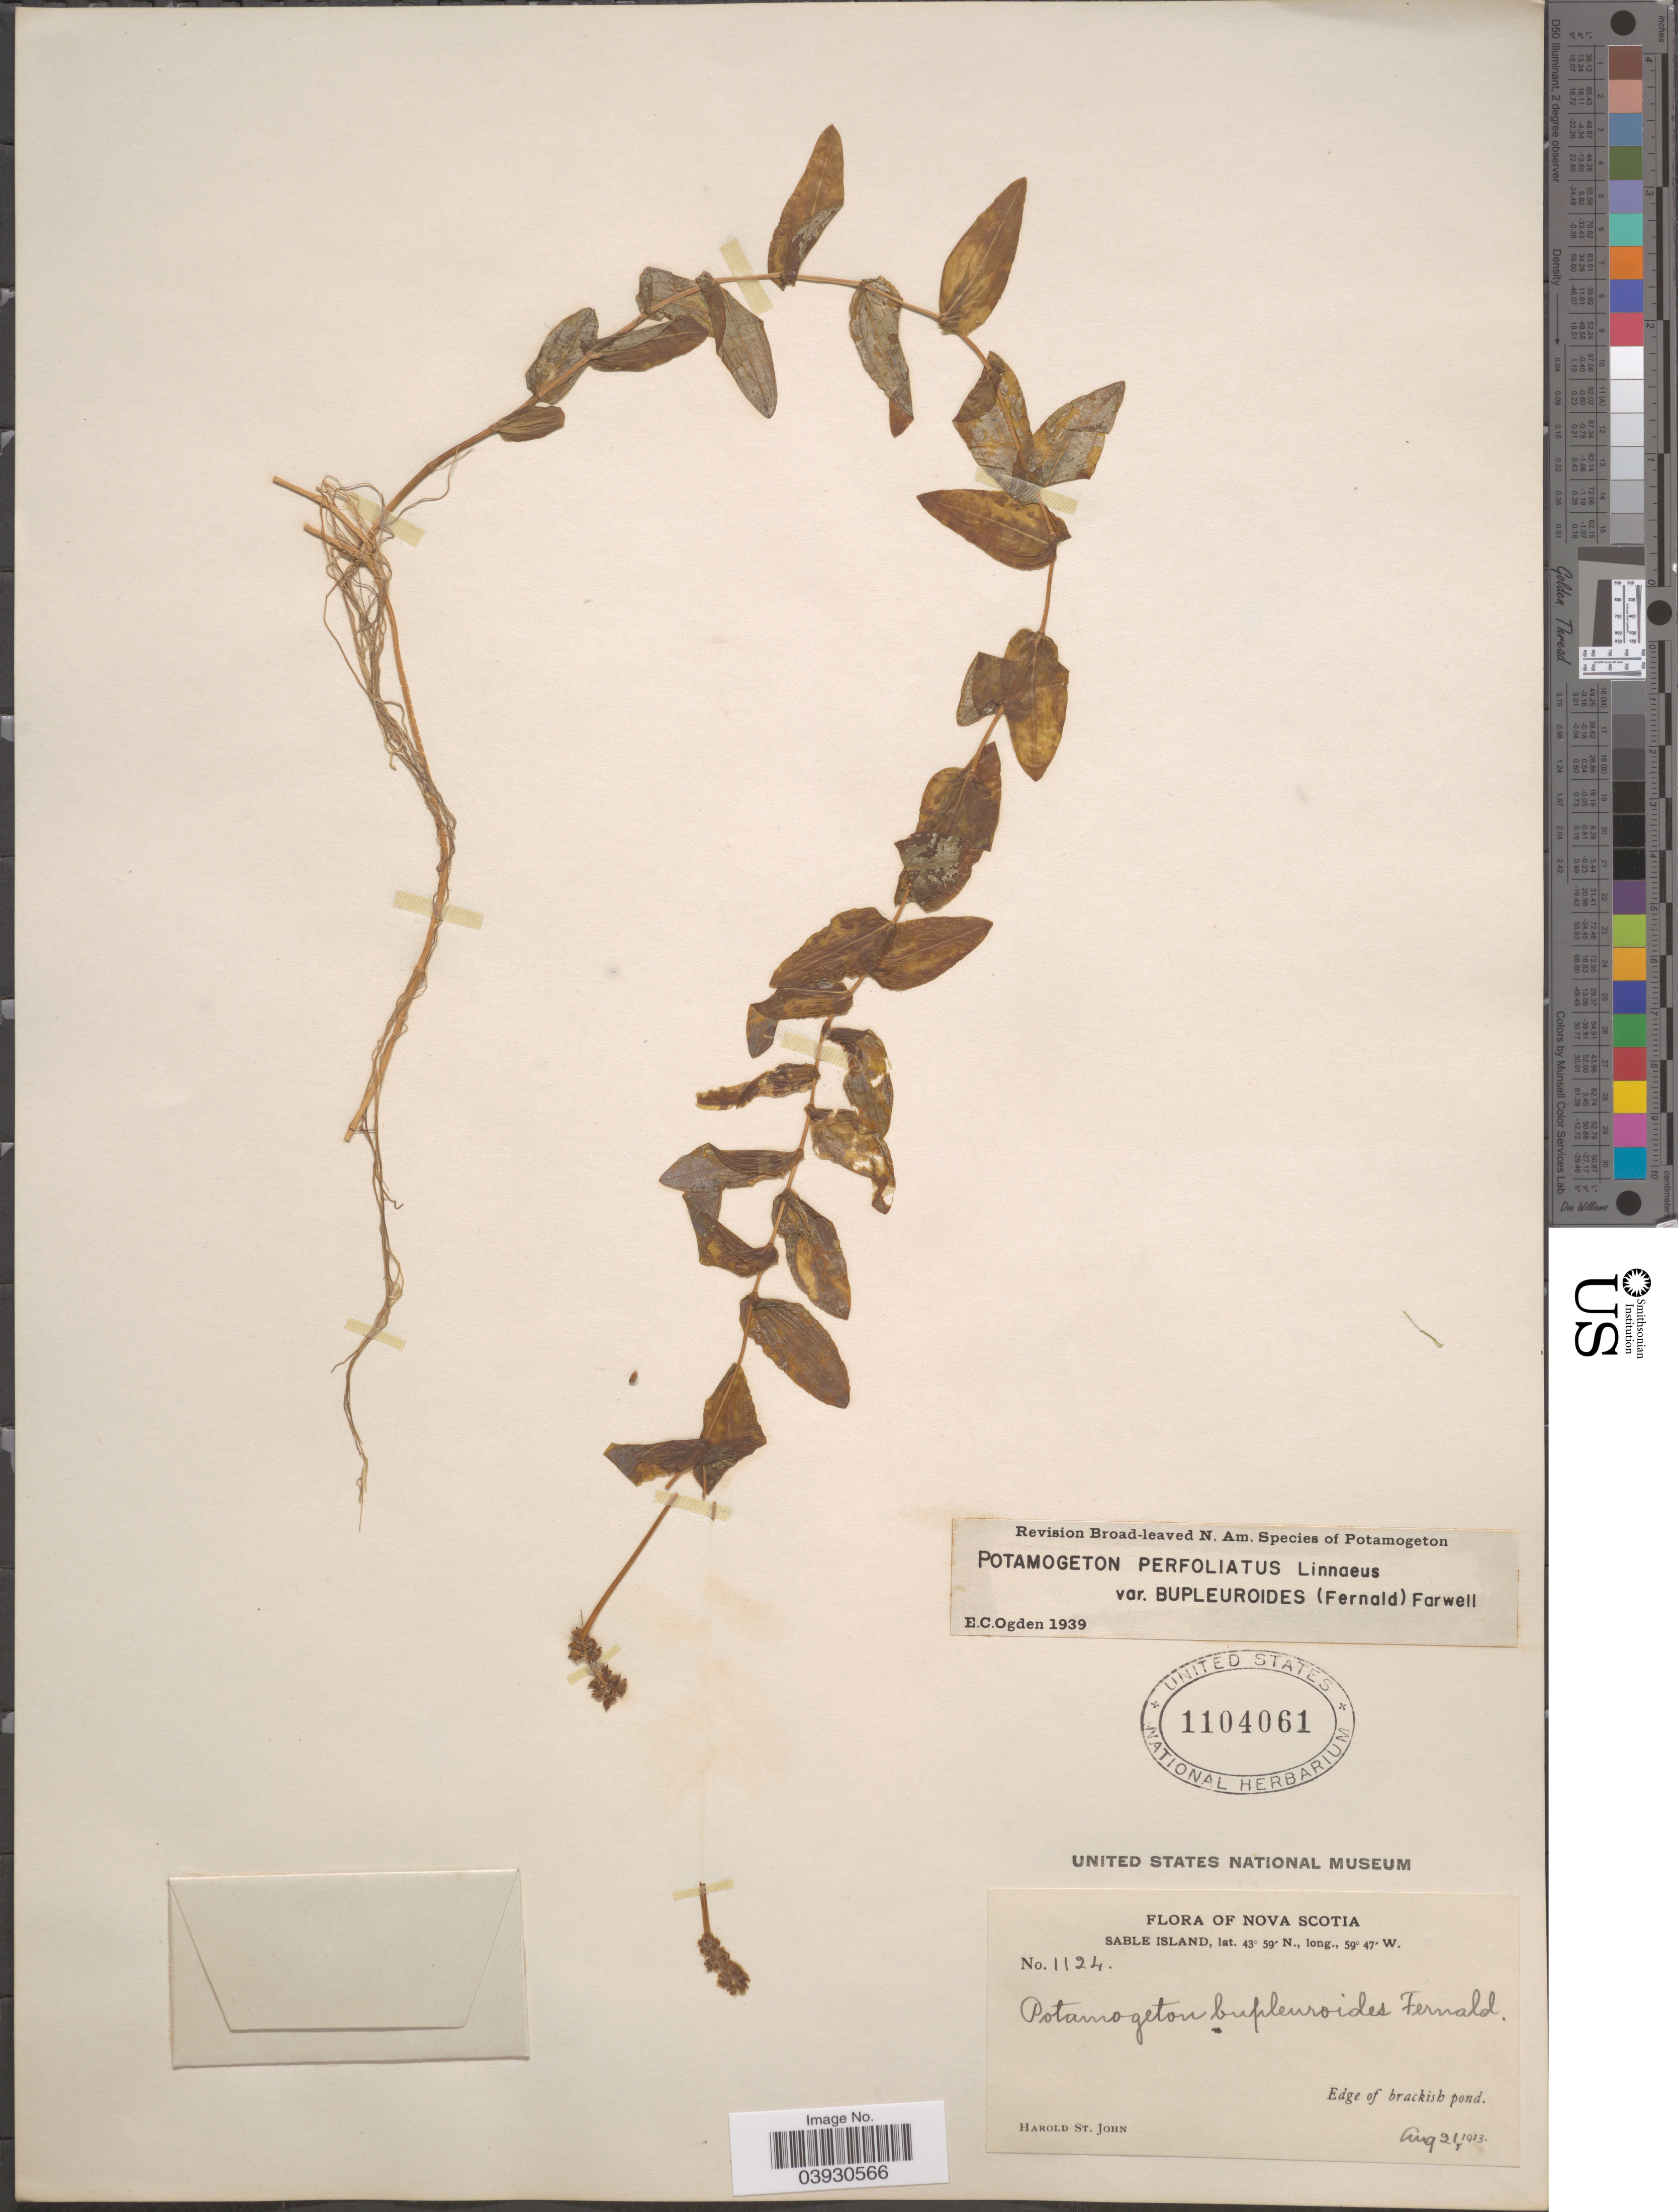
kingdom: Plantae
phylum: Tracheophyta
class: Liliopsida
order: Alismatales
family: Potamogetonaceae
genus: Potamogeton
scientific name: Potamogeton perfoliatus var. bupleuroides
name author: (Fernald) Farw.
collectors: H. St. John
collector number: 1124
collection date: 1913-08-21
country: Canada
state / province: Nova Scotia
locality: Sable Island. Edge of brackish pond.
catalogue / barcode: US 1104061